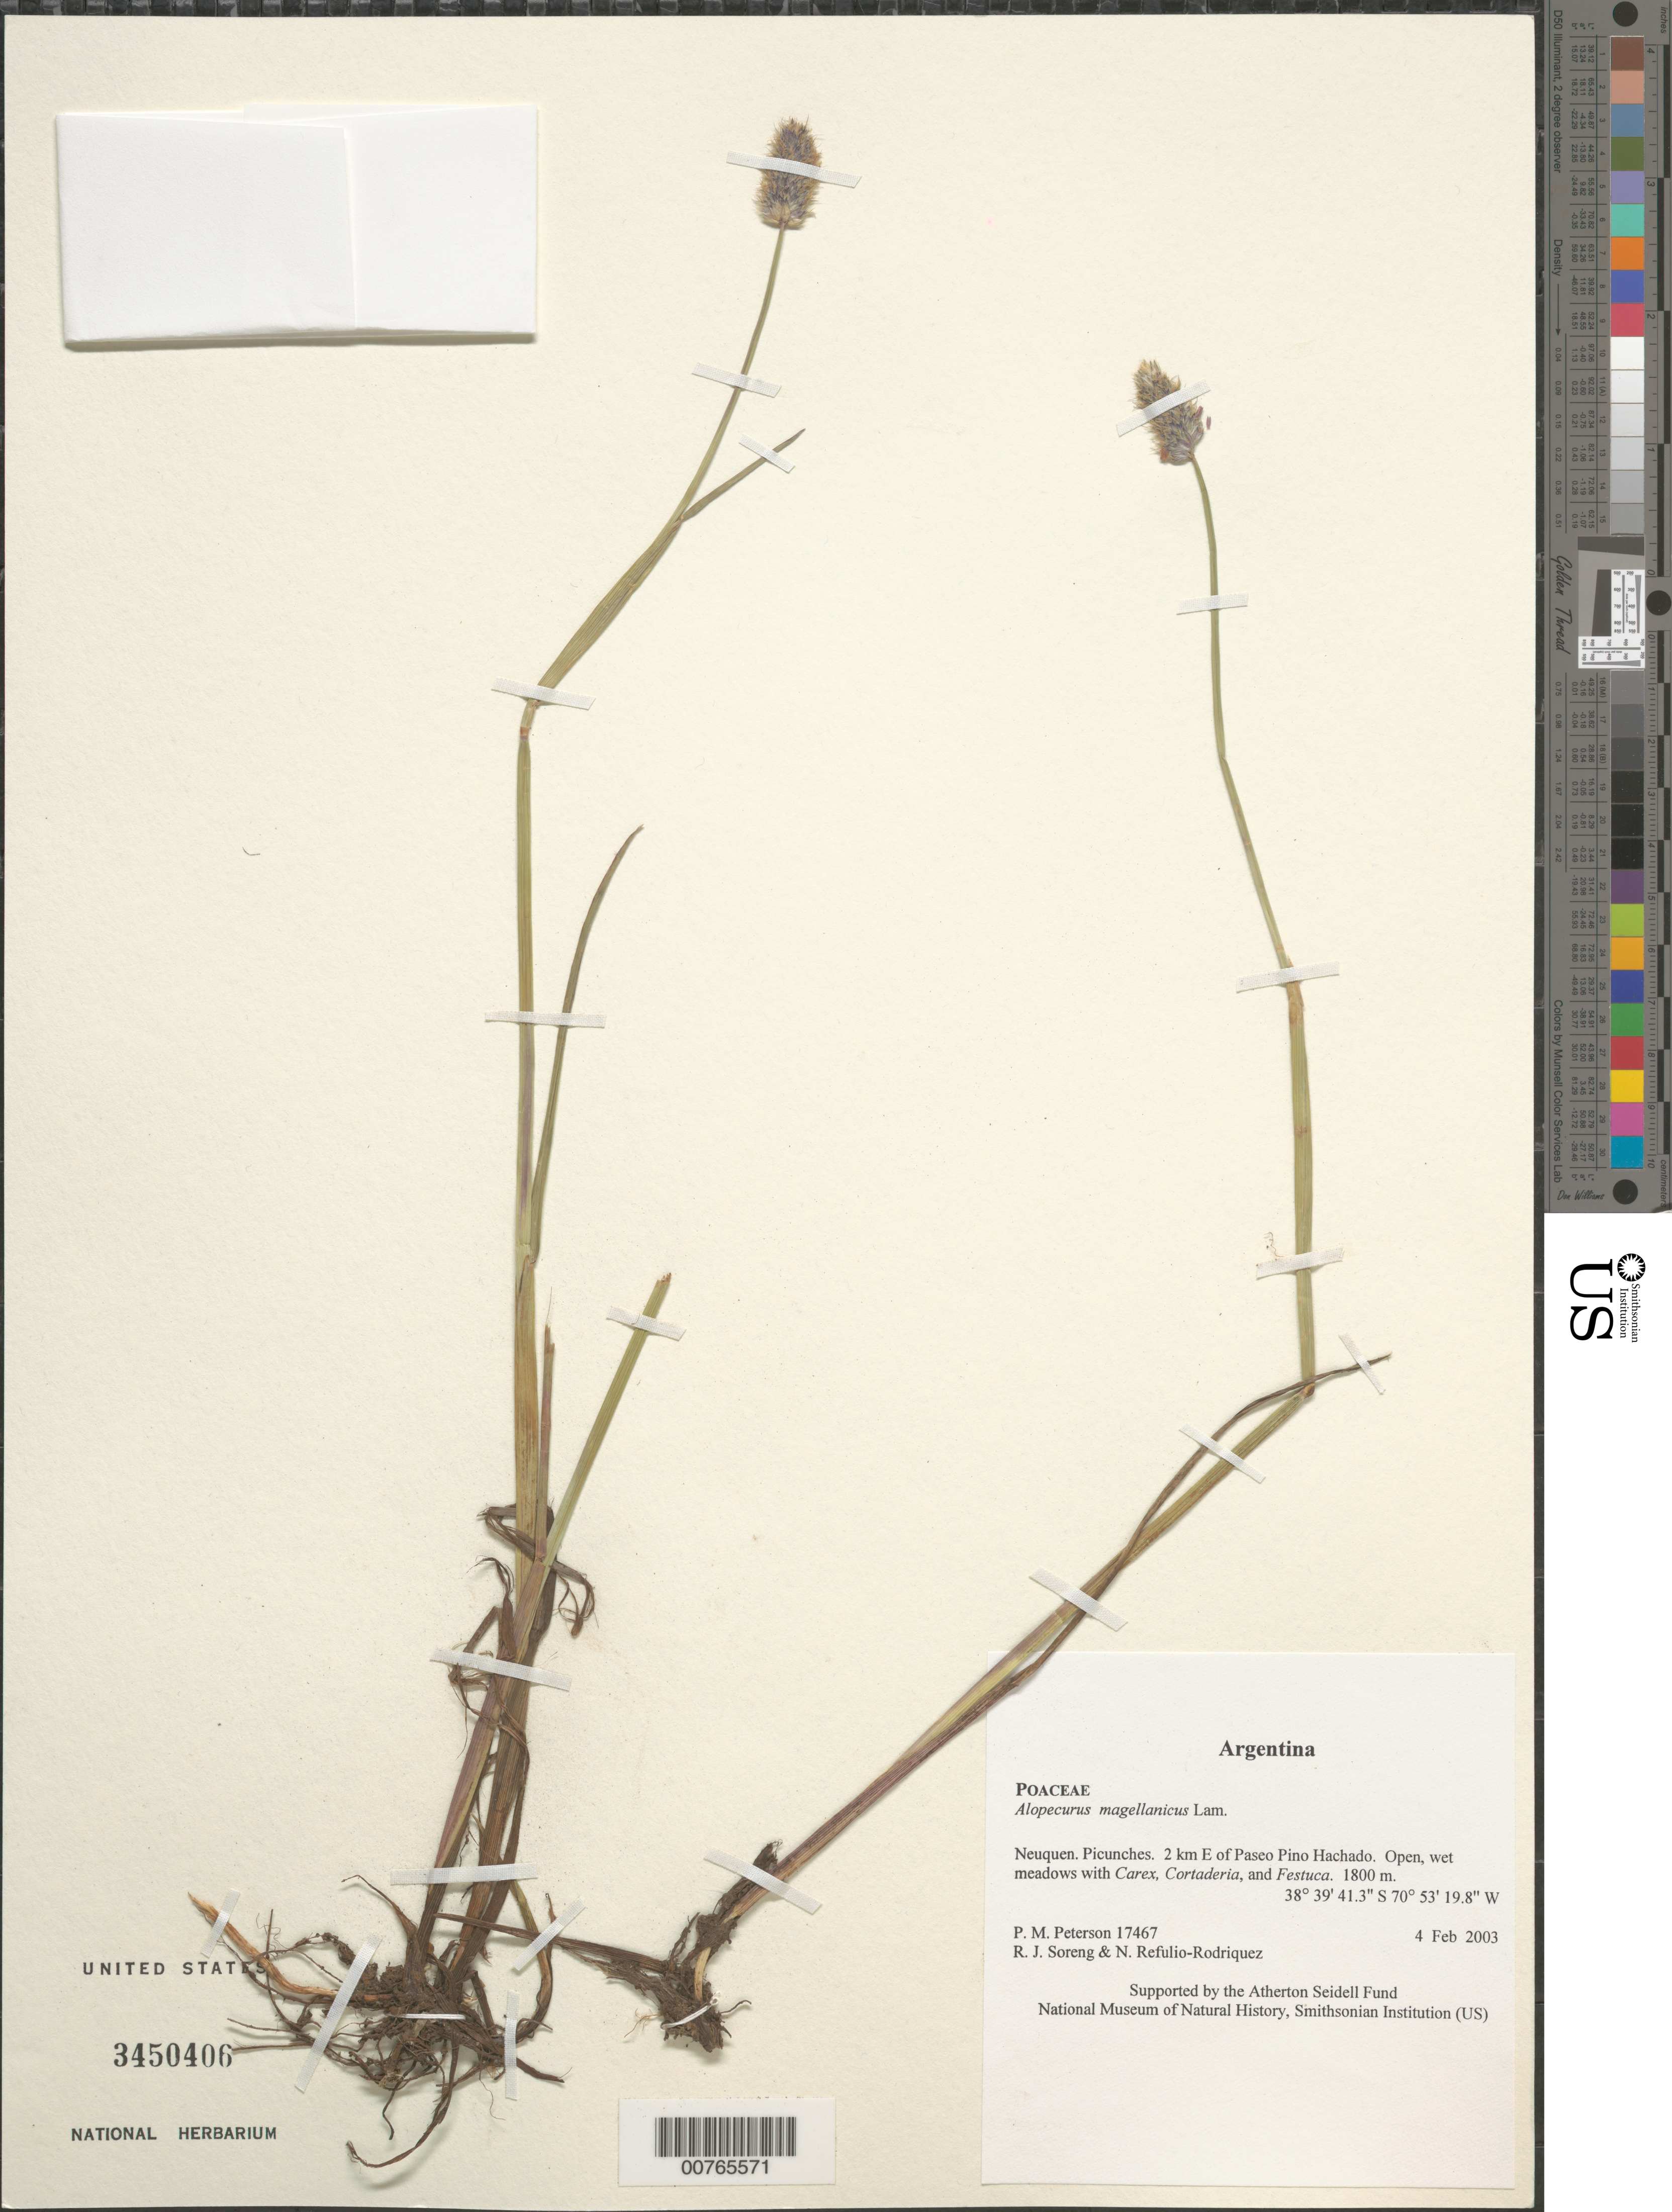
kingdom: Plantae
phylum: Tracheophyta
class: Liliopsida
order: Poales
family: Poaceae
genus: Alopecurus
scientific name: Alopecurus magellanicus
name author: Lam.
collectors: P. M. Peterson, R. J. Soreng & N. Refulio-Rodríguez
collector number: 17467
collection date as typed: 04 Feb 2003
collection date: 2003-02-04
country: Argentina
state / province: Neuquen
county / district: Picunches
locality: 2 km E of Paseo Pino Hachado. Open, wet meadows with Carex, Cortaderia, and Festuca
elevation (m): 1800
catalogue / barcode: US 3450406